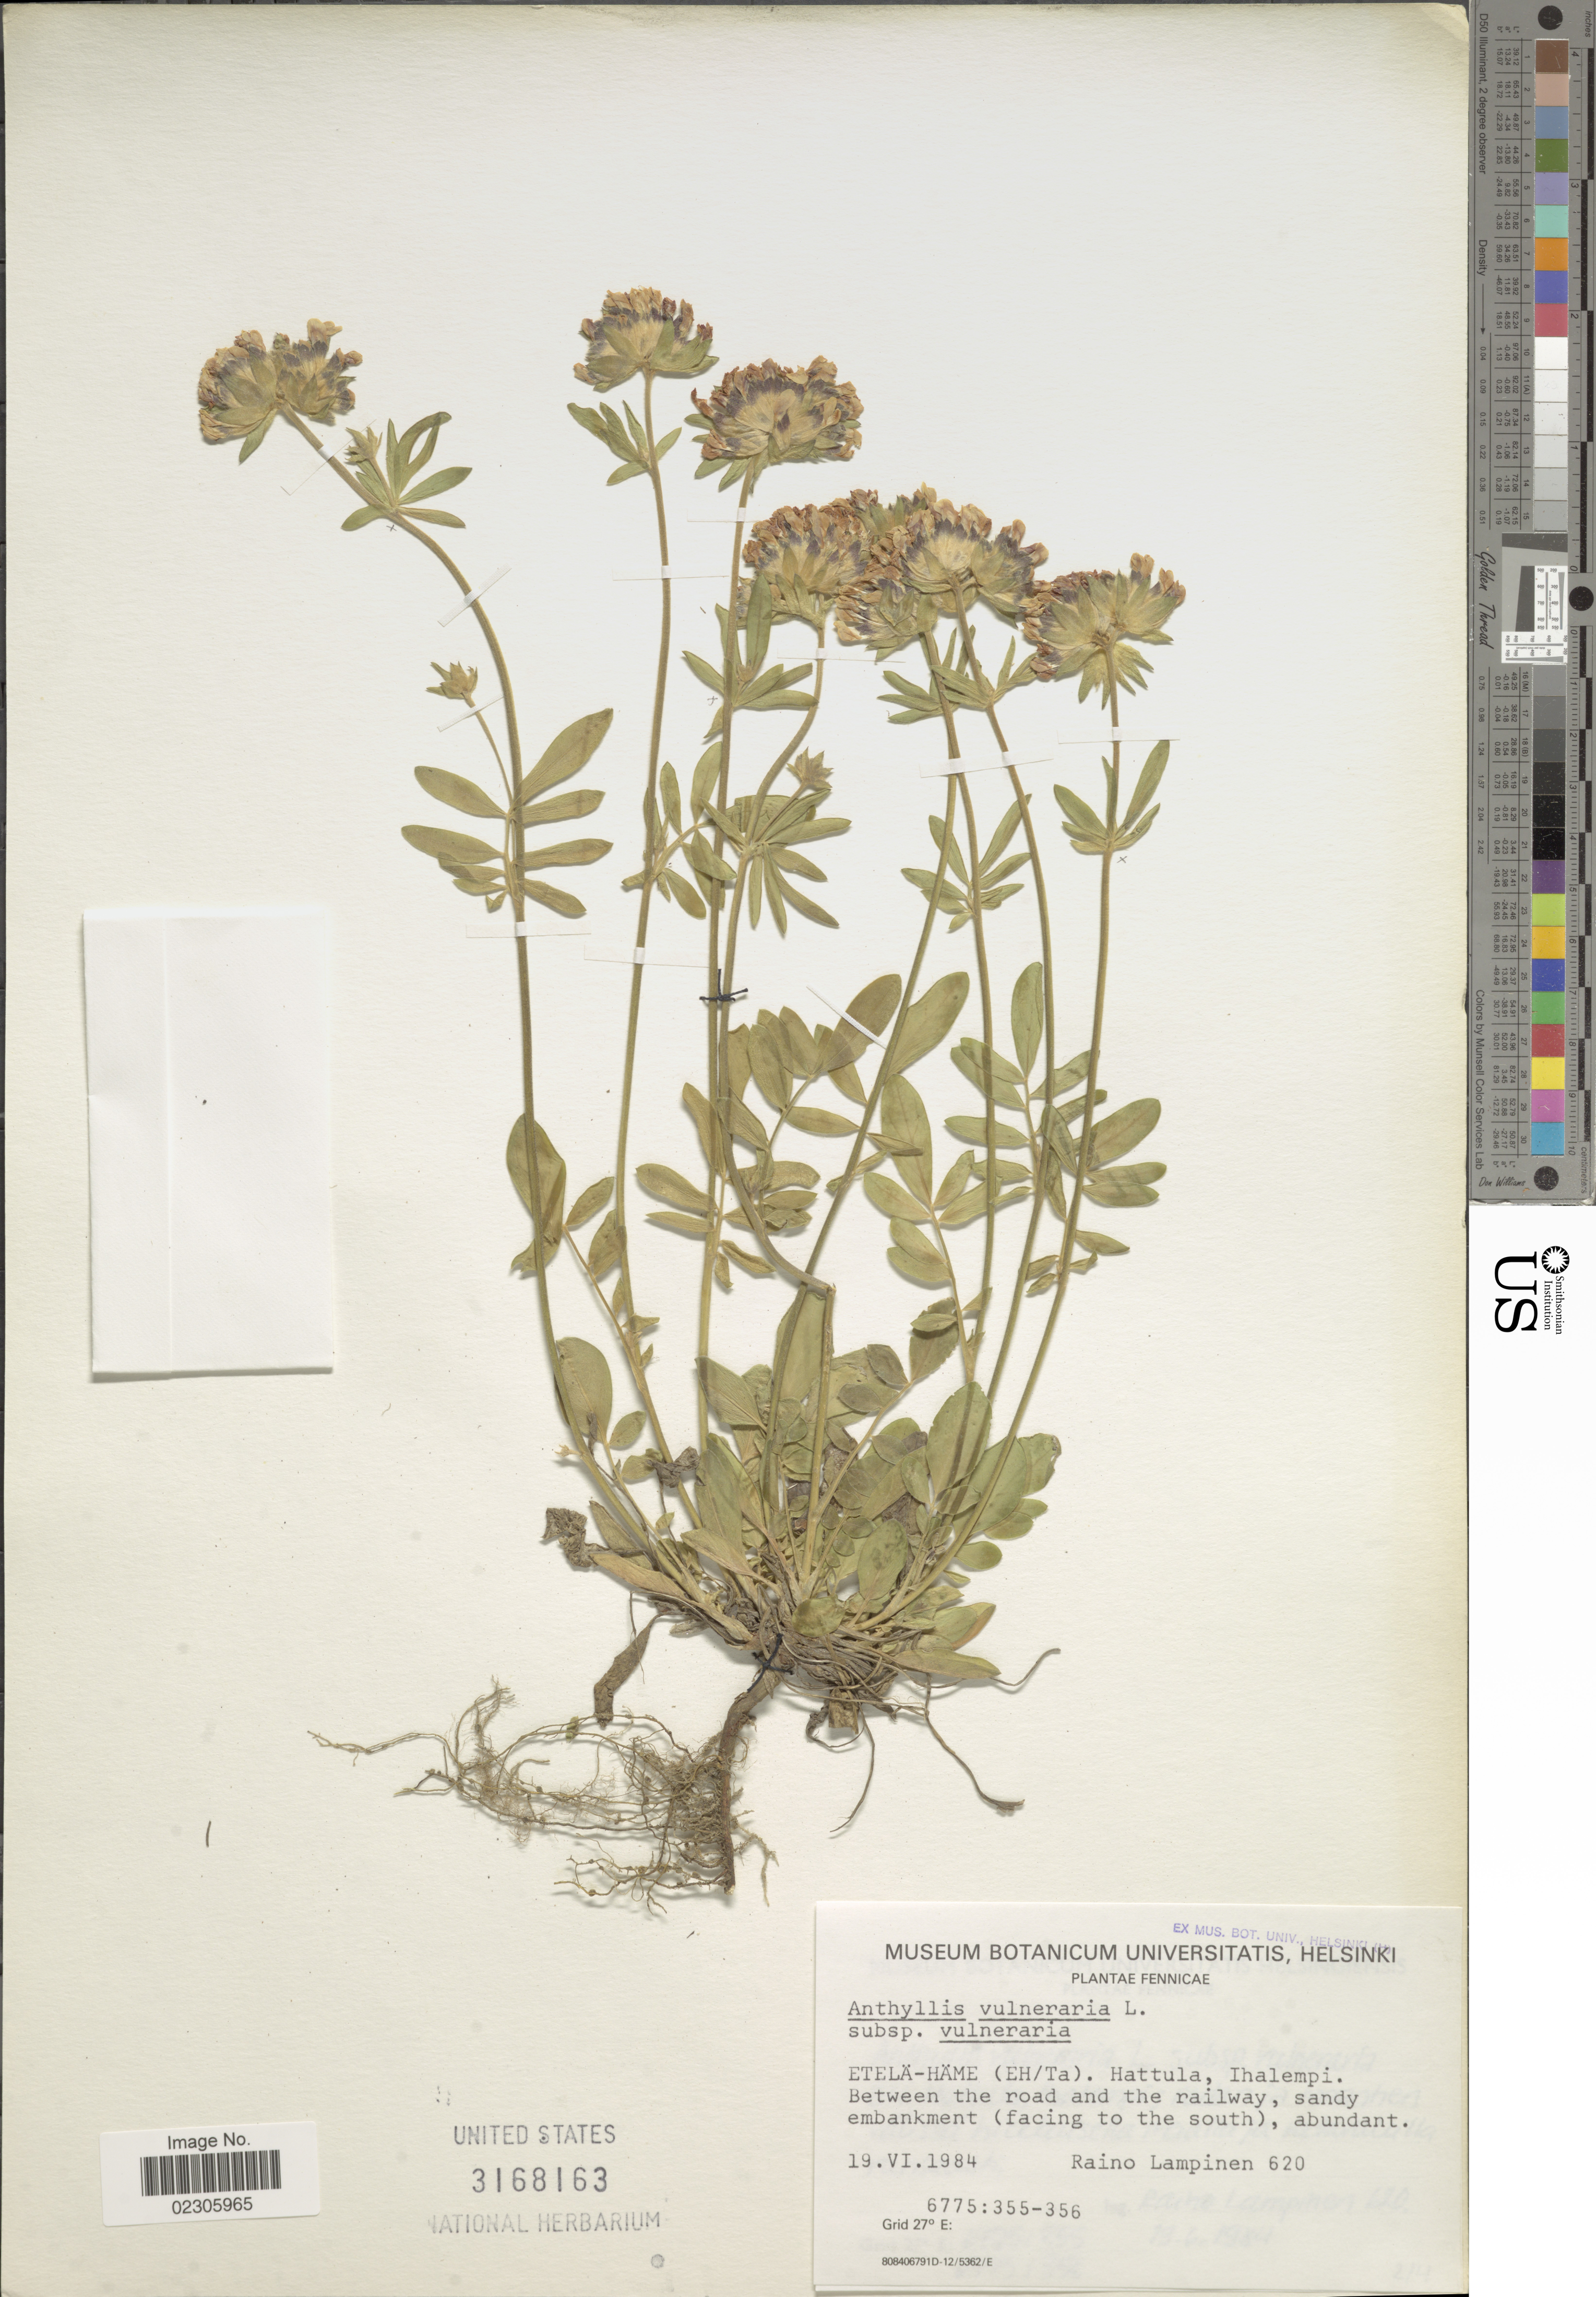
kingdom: Plantae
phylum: Tracheophyta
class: Magnoliopsida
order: Fabales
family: Fabaceae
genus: Anthyllis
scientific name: Anthyllis vulneraria subsp. vulneraria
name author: L.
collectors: R. Lampinen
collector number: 620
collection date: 1984-06-19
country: Finland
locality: Fennicae, Etela-Hame (Eh/Ta), Hattula, Ihalempi, between the road and the railway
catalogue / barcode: US 3168163